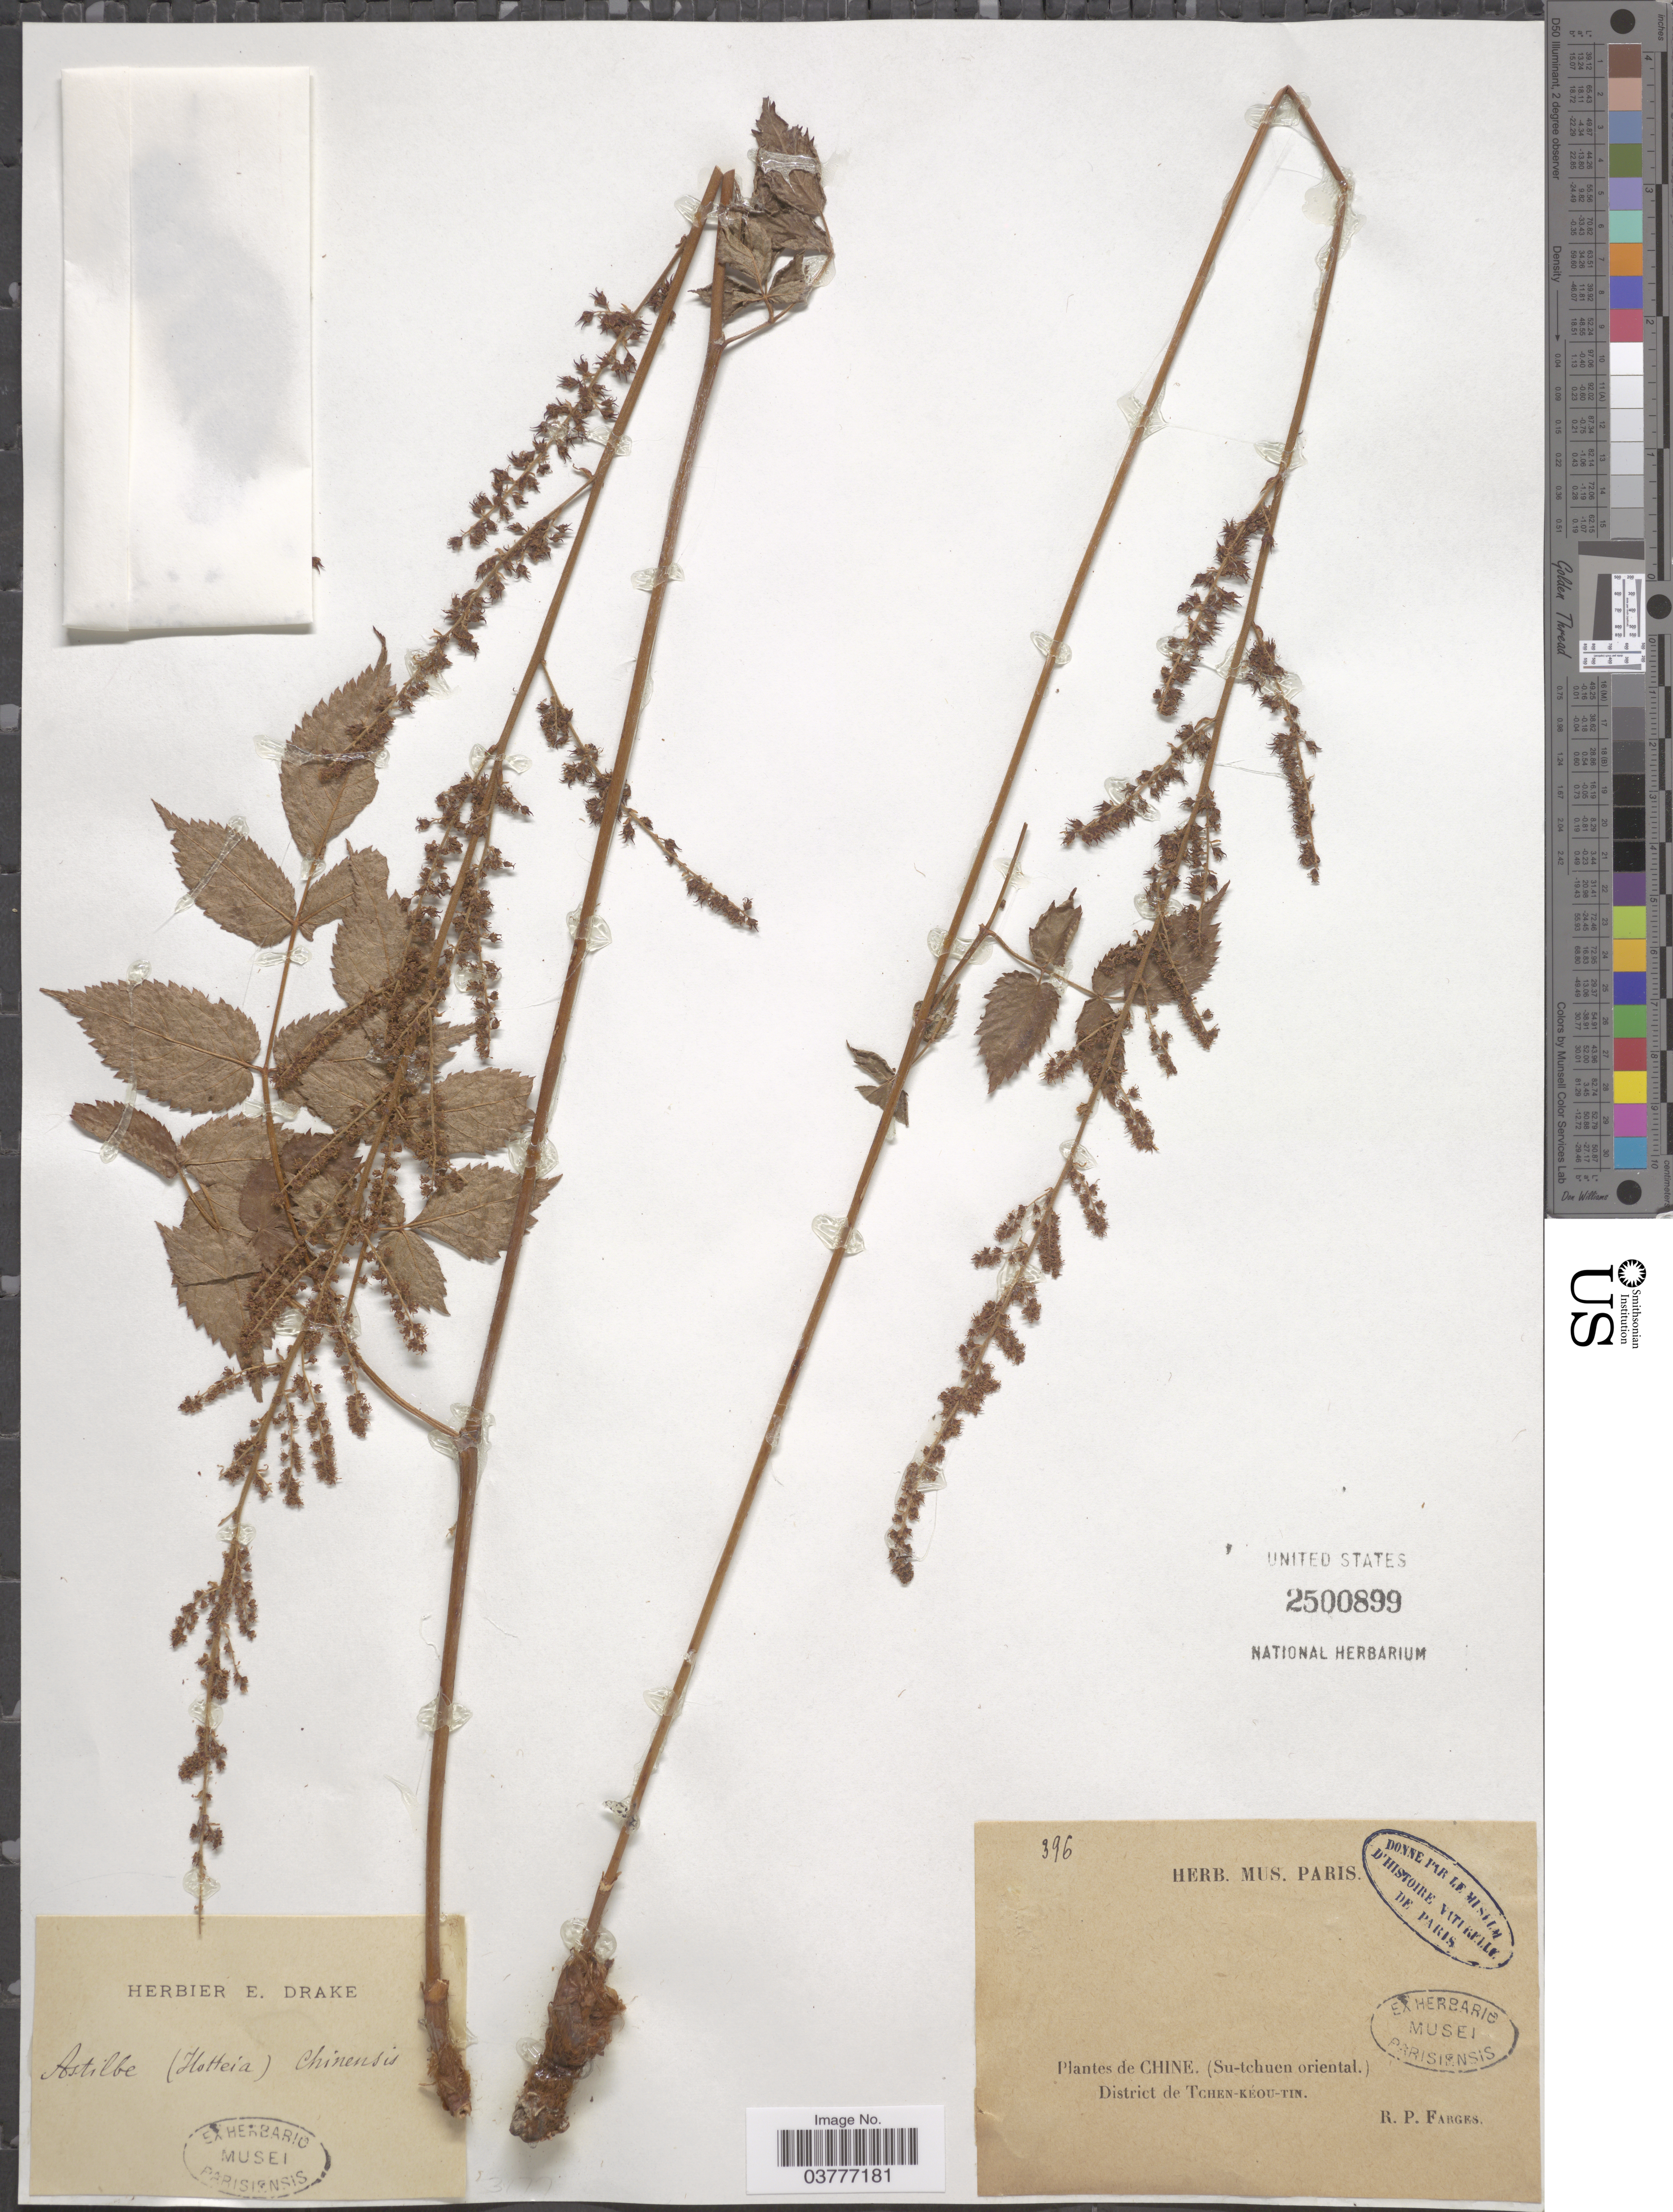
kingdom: Plantae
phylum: Tracheophyta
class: Magnoliopsida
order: Saxifragales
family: Saxifragaceae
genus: Astilbe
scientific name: Astilbe chinensis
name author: (Maxim.) Franch. & Sav.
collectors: P. G. Farges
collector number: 396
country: China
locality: Chine. (Su-tchuen oriental). District de Tchen-Kéou-Tin.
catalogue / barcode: US 2500899